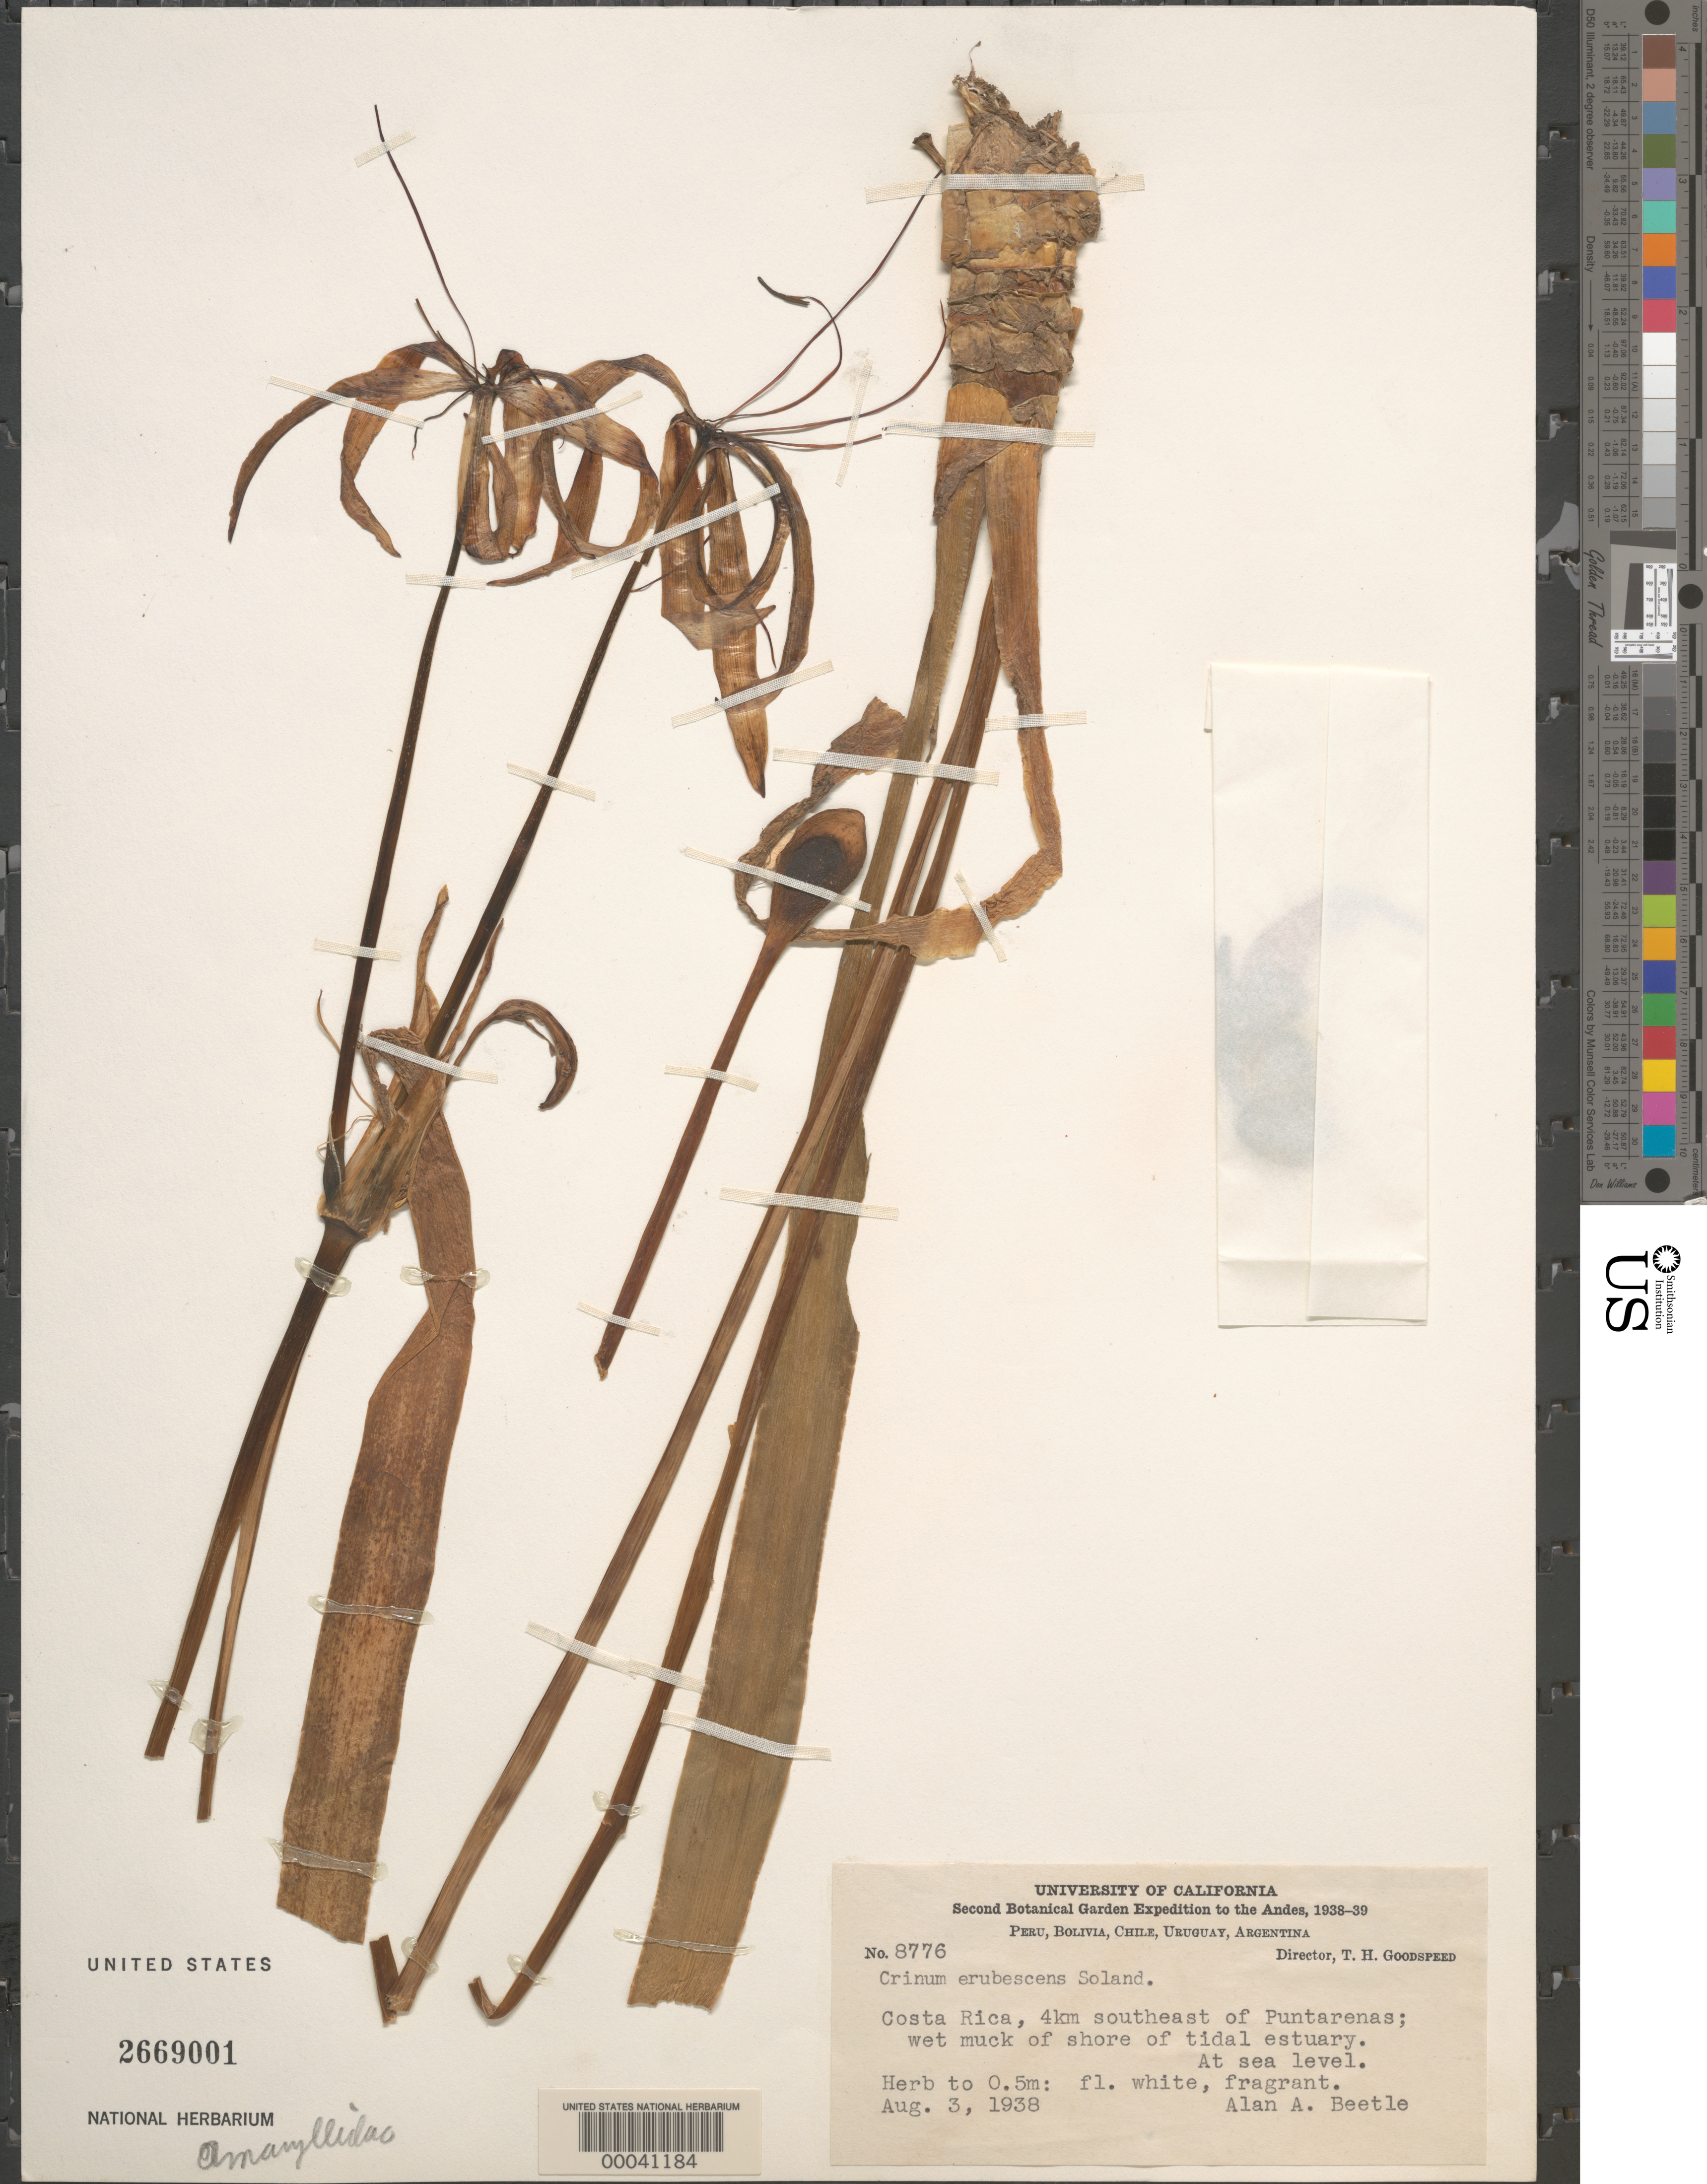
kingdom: Plantae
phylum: Tracheophyta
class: Liliopsida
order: Asparagales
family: Amaryllidaceae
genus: Crinum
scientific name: Crinum erubescens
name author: Aiton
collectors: A. A. Beetle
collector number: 8776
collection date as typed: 03 Aug 1938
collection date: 1938-08-03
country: Costa Rica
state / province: Puntarenas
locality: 4 km se of puntarenas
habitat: Wet muck of shore of tidal estuary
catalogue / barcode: US 2669001